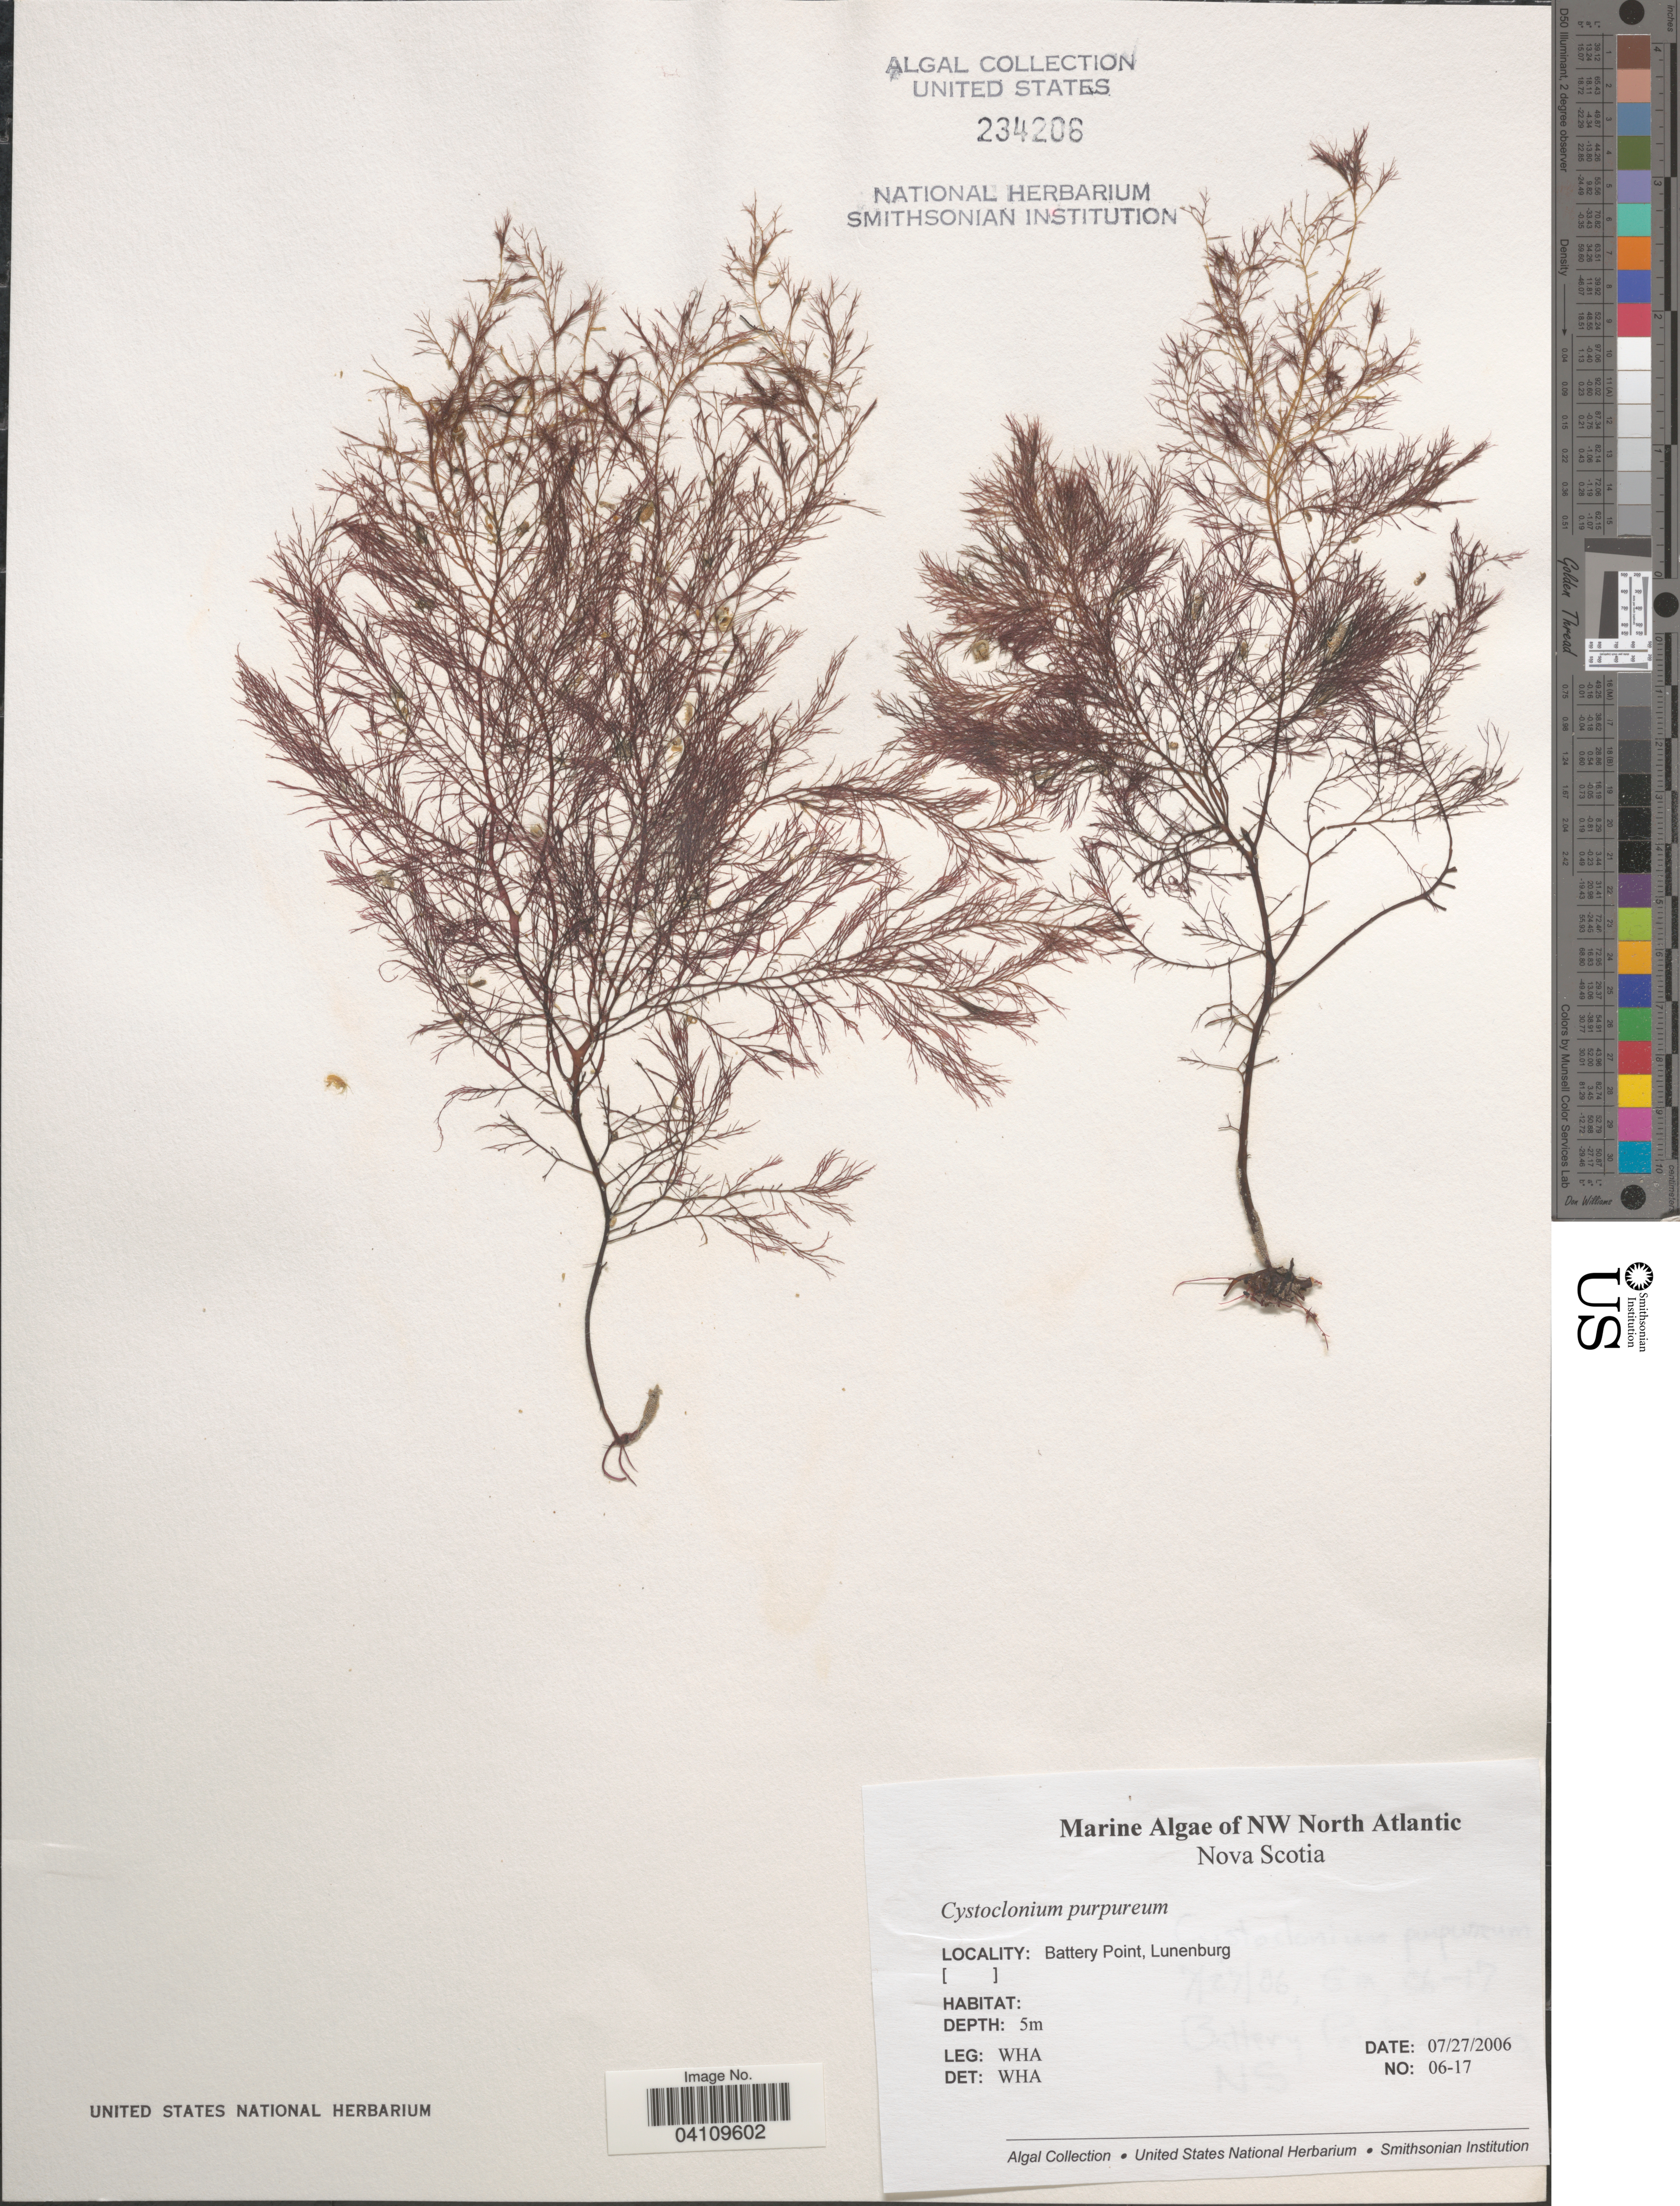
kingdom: Plantae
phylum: Rhodophyta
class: Florideophyceae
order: Gigartinales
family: Cystocloniaceae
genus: Cystoclonium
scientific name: Cystoclonium purpureum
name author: (Huds.) Batters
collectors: W. H. Adey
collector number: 06-17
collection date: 2006-07-27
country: Canada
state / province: Nova Scotia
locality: NW North Atlantic. Battery Point, Lunenburg.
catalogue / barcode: US 234206